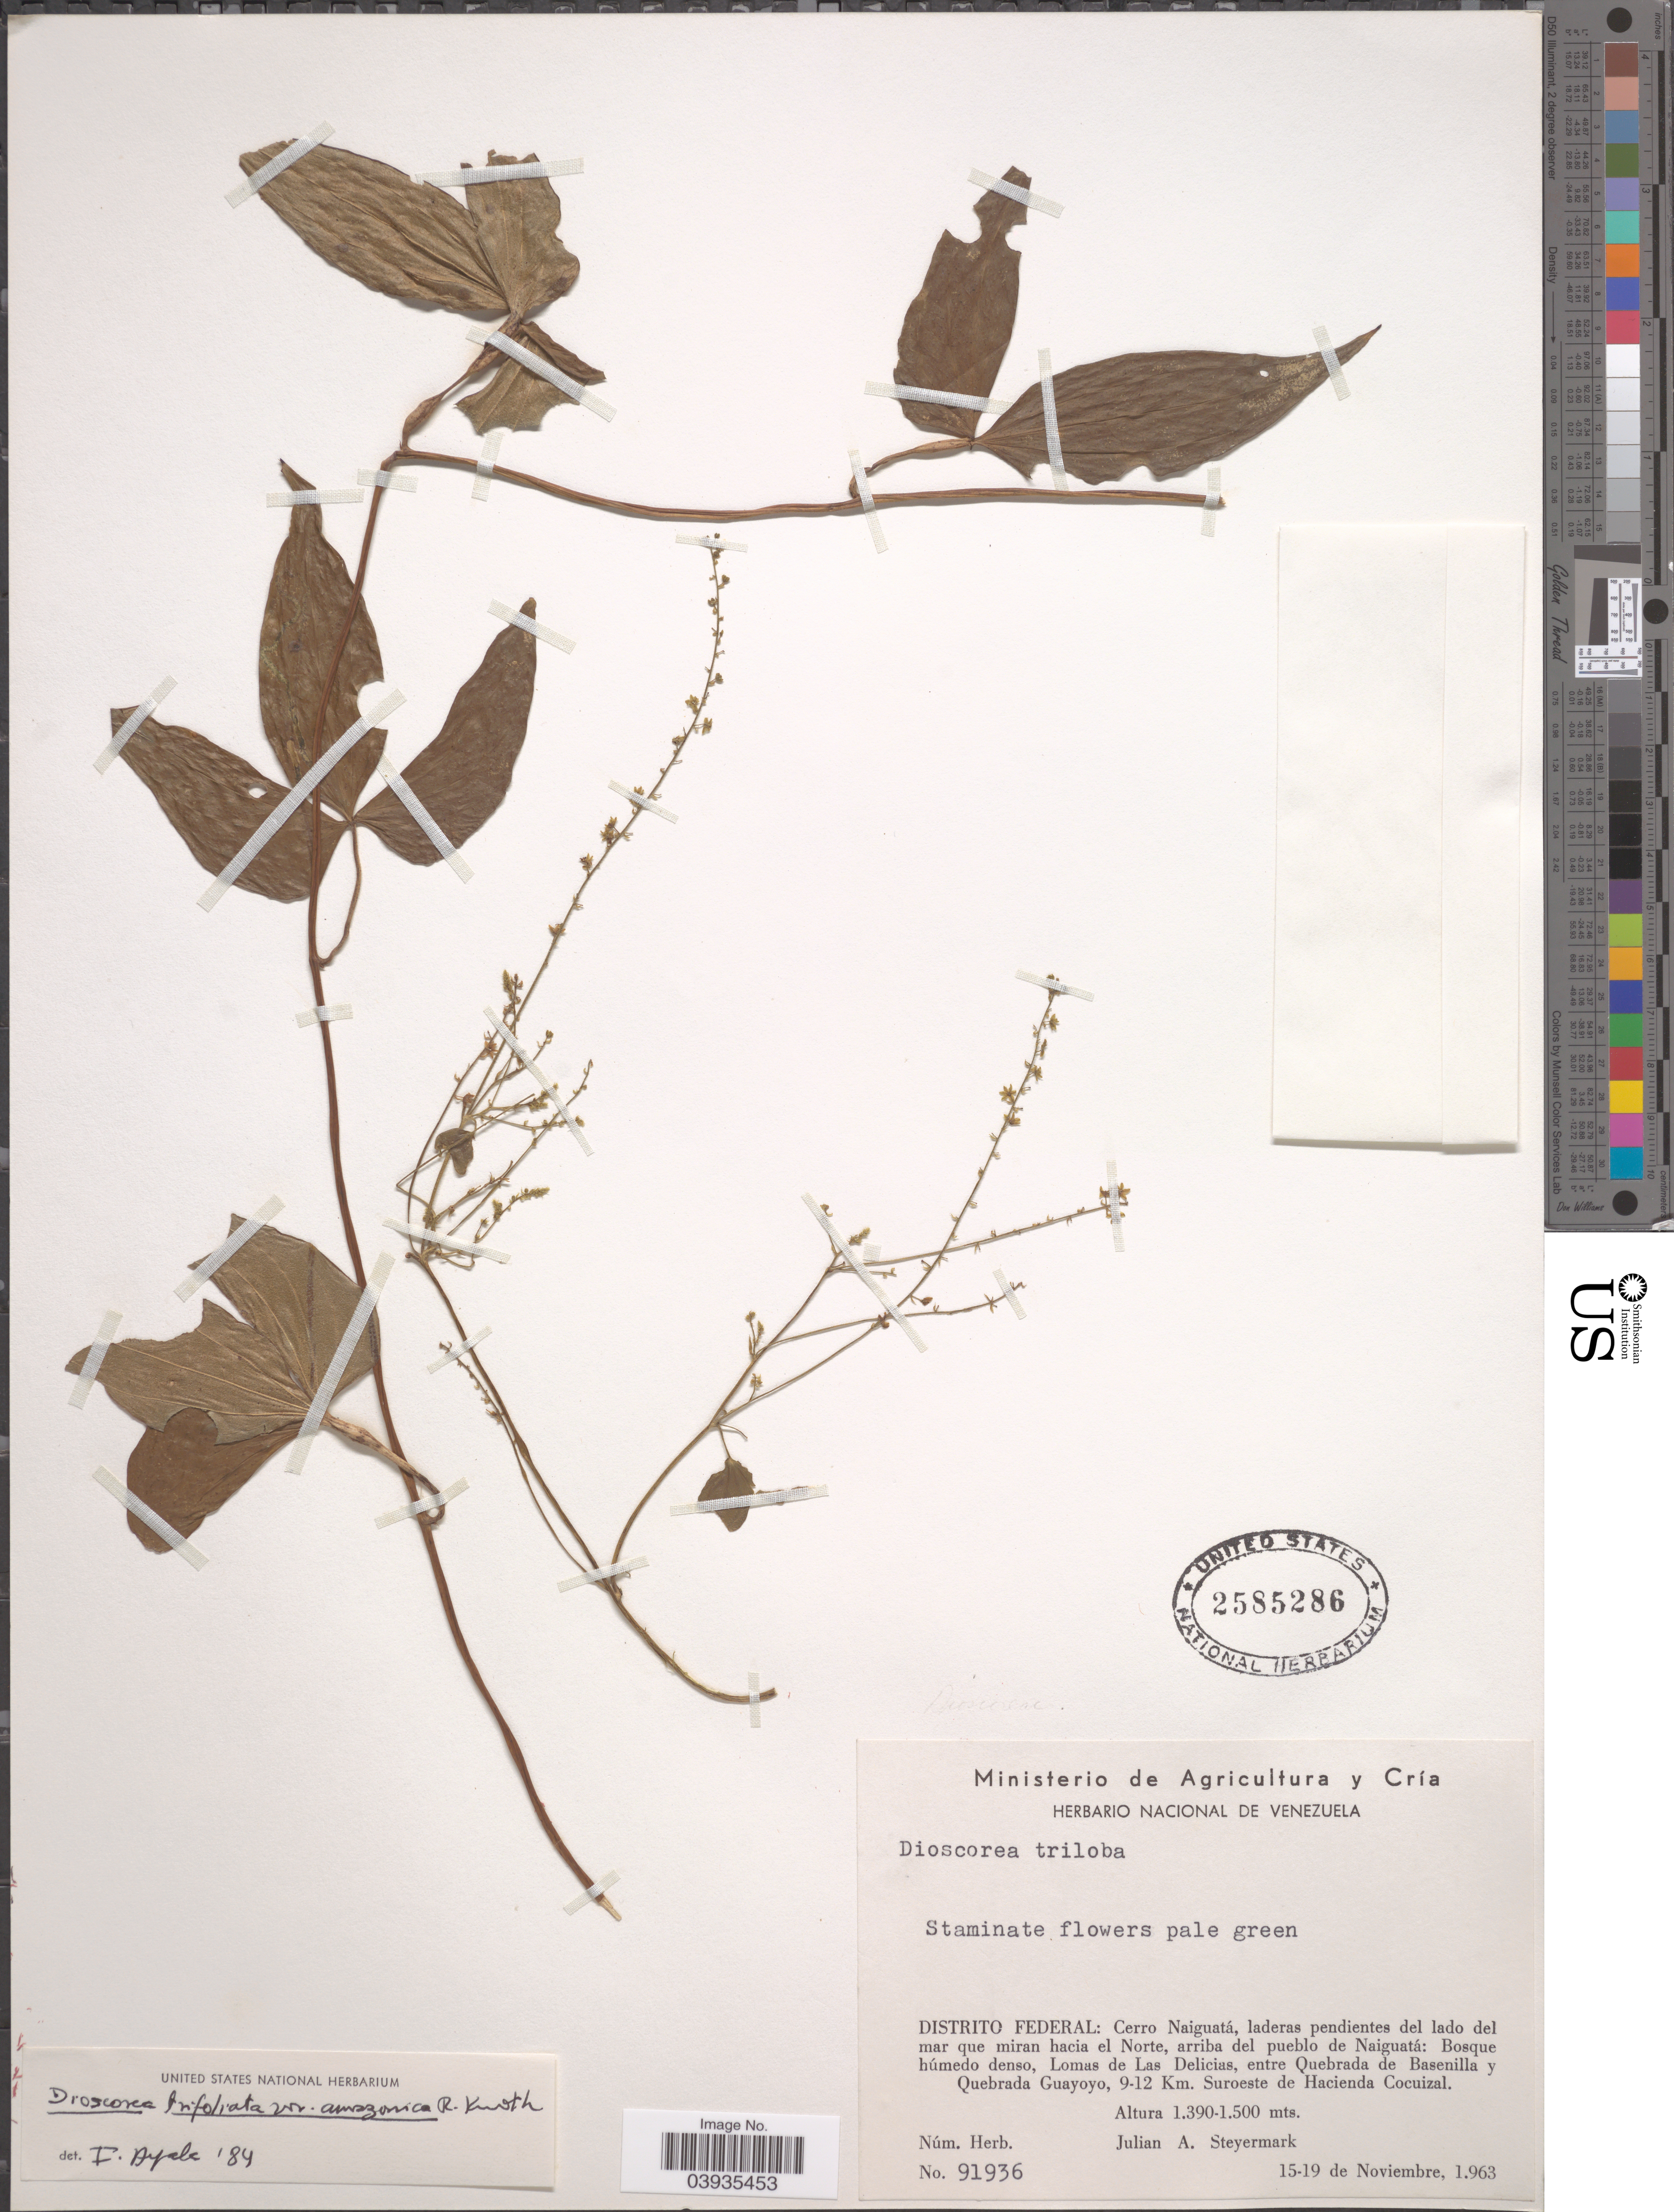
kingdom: Plantae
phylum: Tracheophyta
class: Liliopsida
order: Dioscoreales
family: Dioscoreaceae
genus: Dioscorea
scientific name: Dioscorea triloba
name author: Lam.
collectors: J. Steyermark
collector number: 91936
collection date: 1963-11-15/1963-11-19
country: Venezuela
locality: Distrito Federal: Cerro Naiguatá, laderas pendientes del lado del mar que miran hacia el Norte, arriba del pueblo de Naiguatá: Bosque húmedo denso, Lomas de Las Delicias, entre Quebrada de Basenilla y Quebrada Guayoyo, 9-12 Km. Suroeste de Hacienda Cocuizal.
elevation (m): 1390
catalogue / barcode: US 2585286